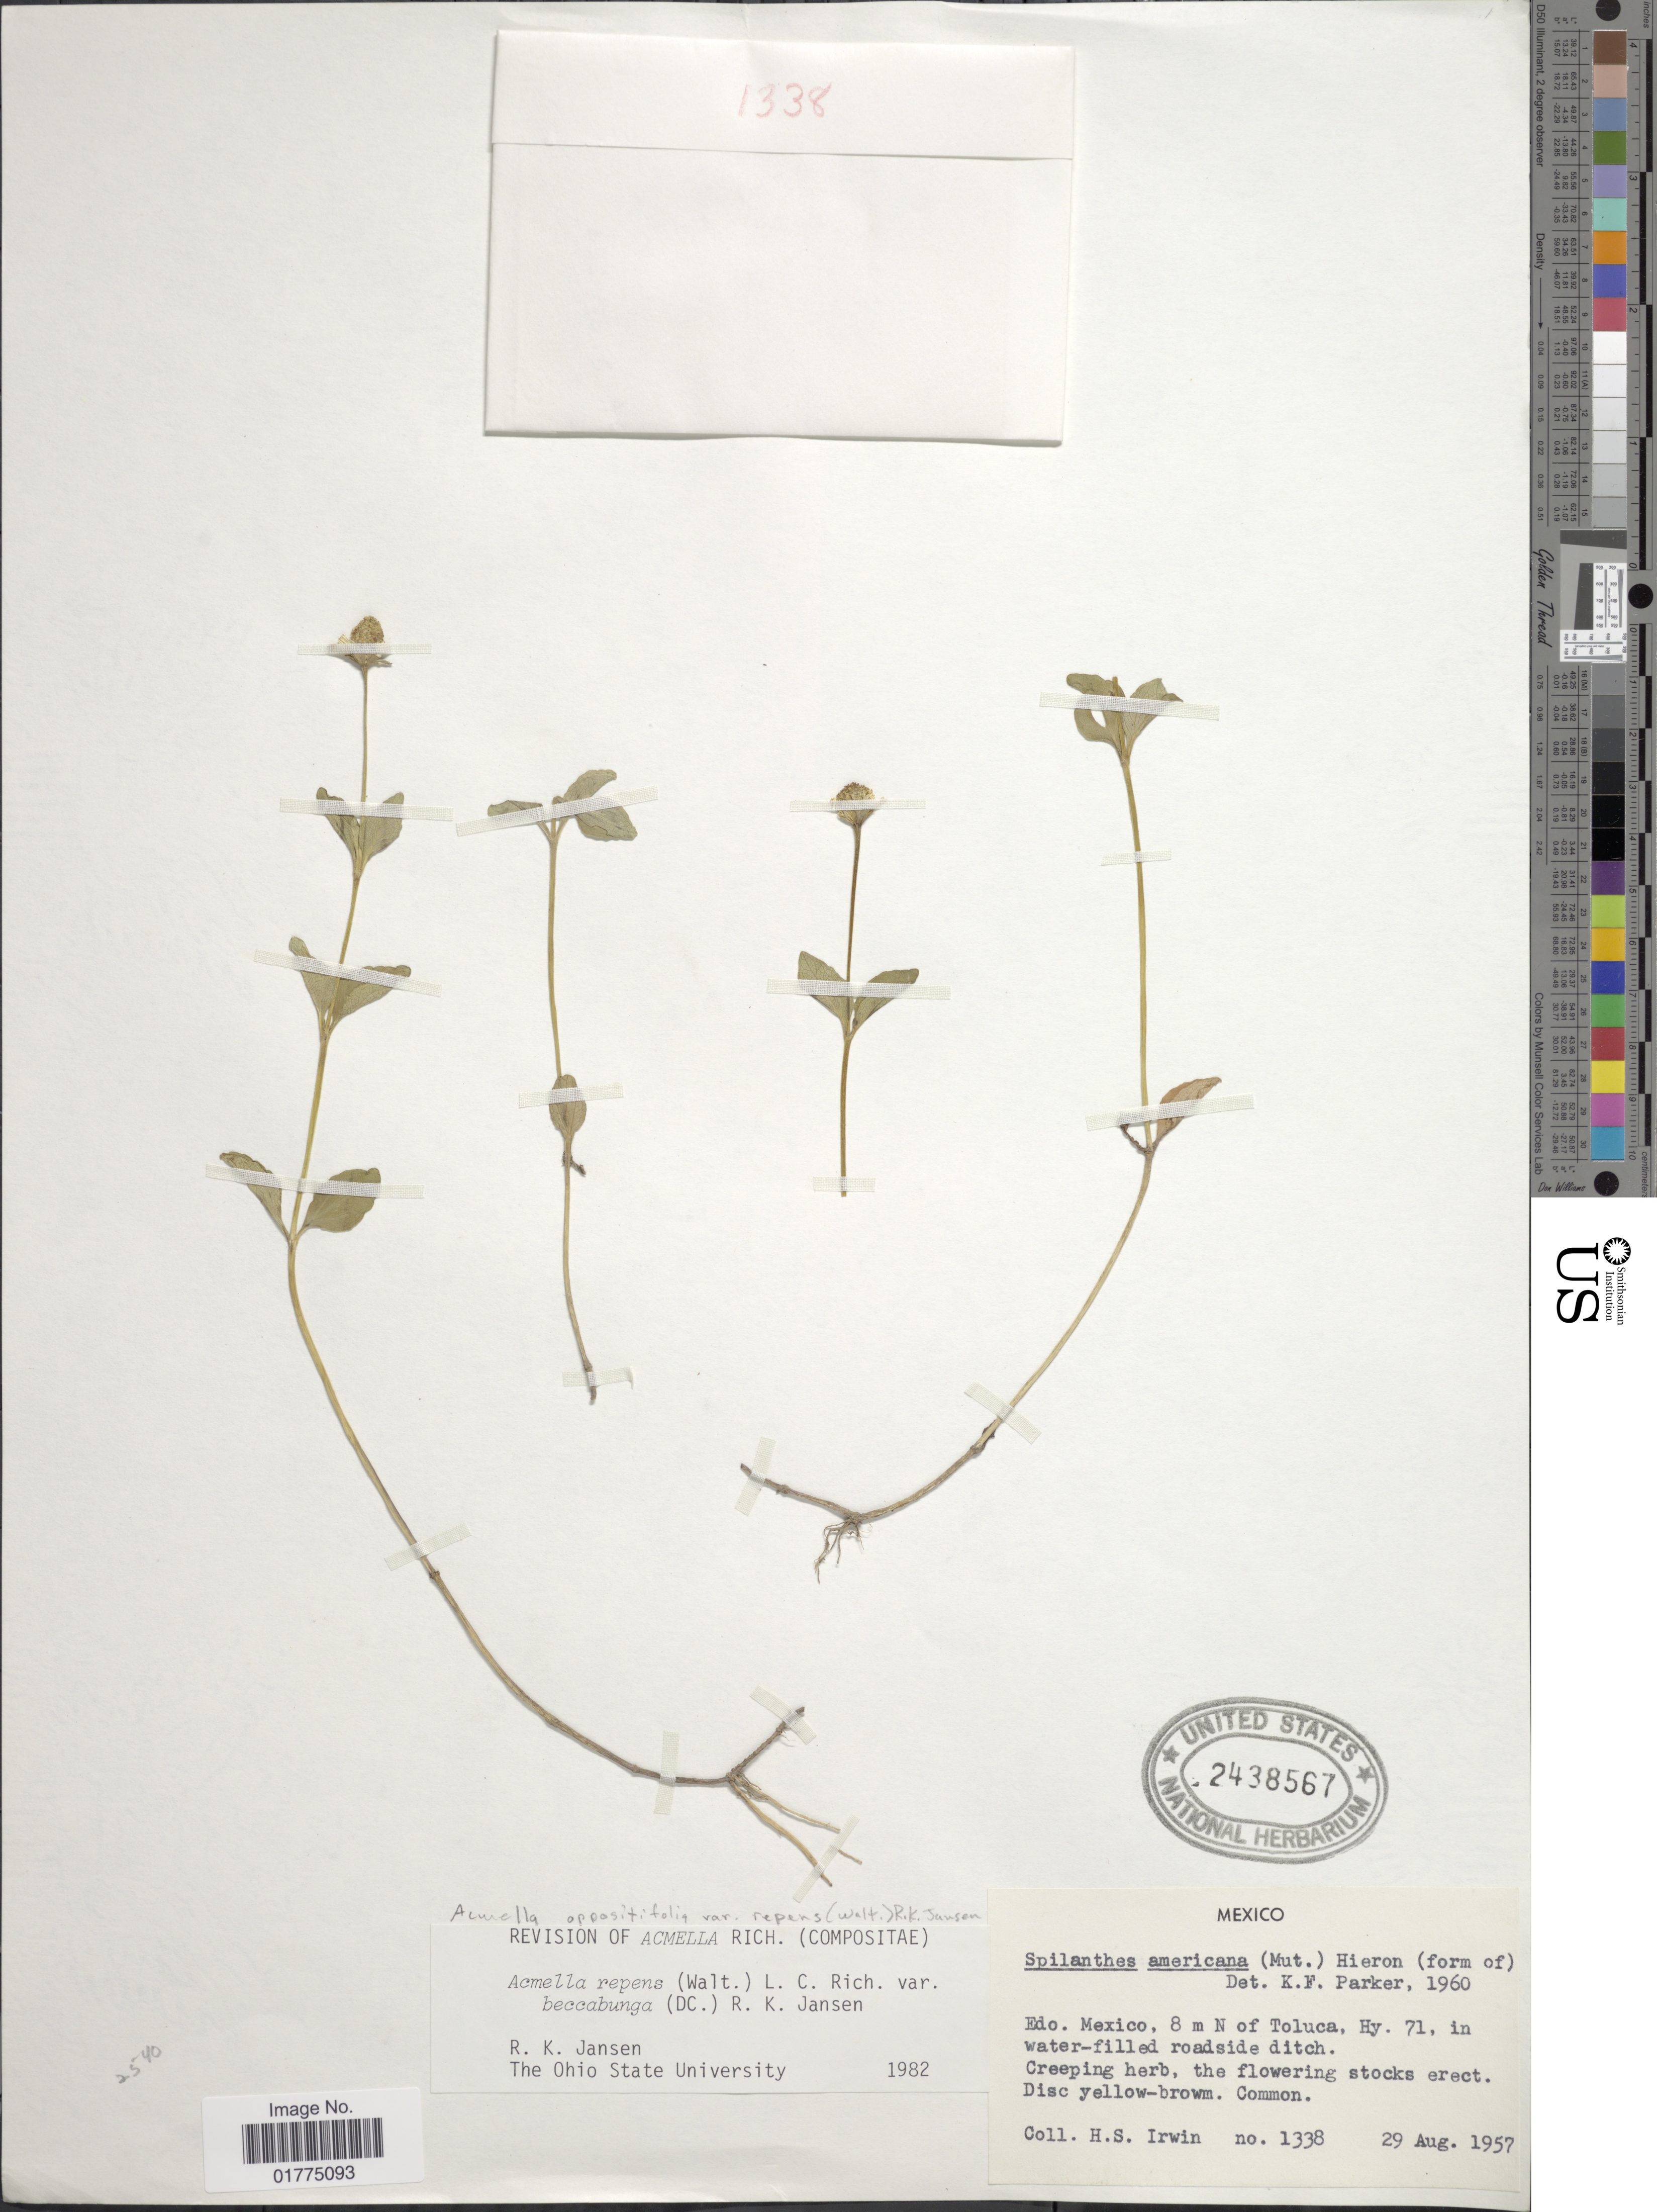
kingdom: Plantae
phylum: Tracheophyta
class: Magnoliopsida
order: Asterales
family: Asteraceae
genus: Acmella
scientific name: Acmella repens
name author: (Walter) Rich.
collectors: H. Irwin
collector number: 1338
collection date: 1957-08-29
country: Mexico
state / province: México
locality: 8 m N of Toluca, Hy. 71, in water-filled roadside ditch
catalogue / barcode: US 2438567